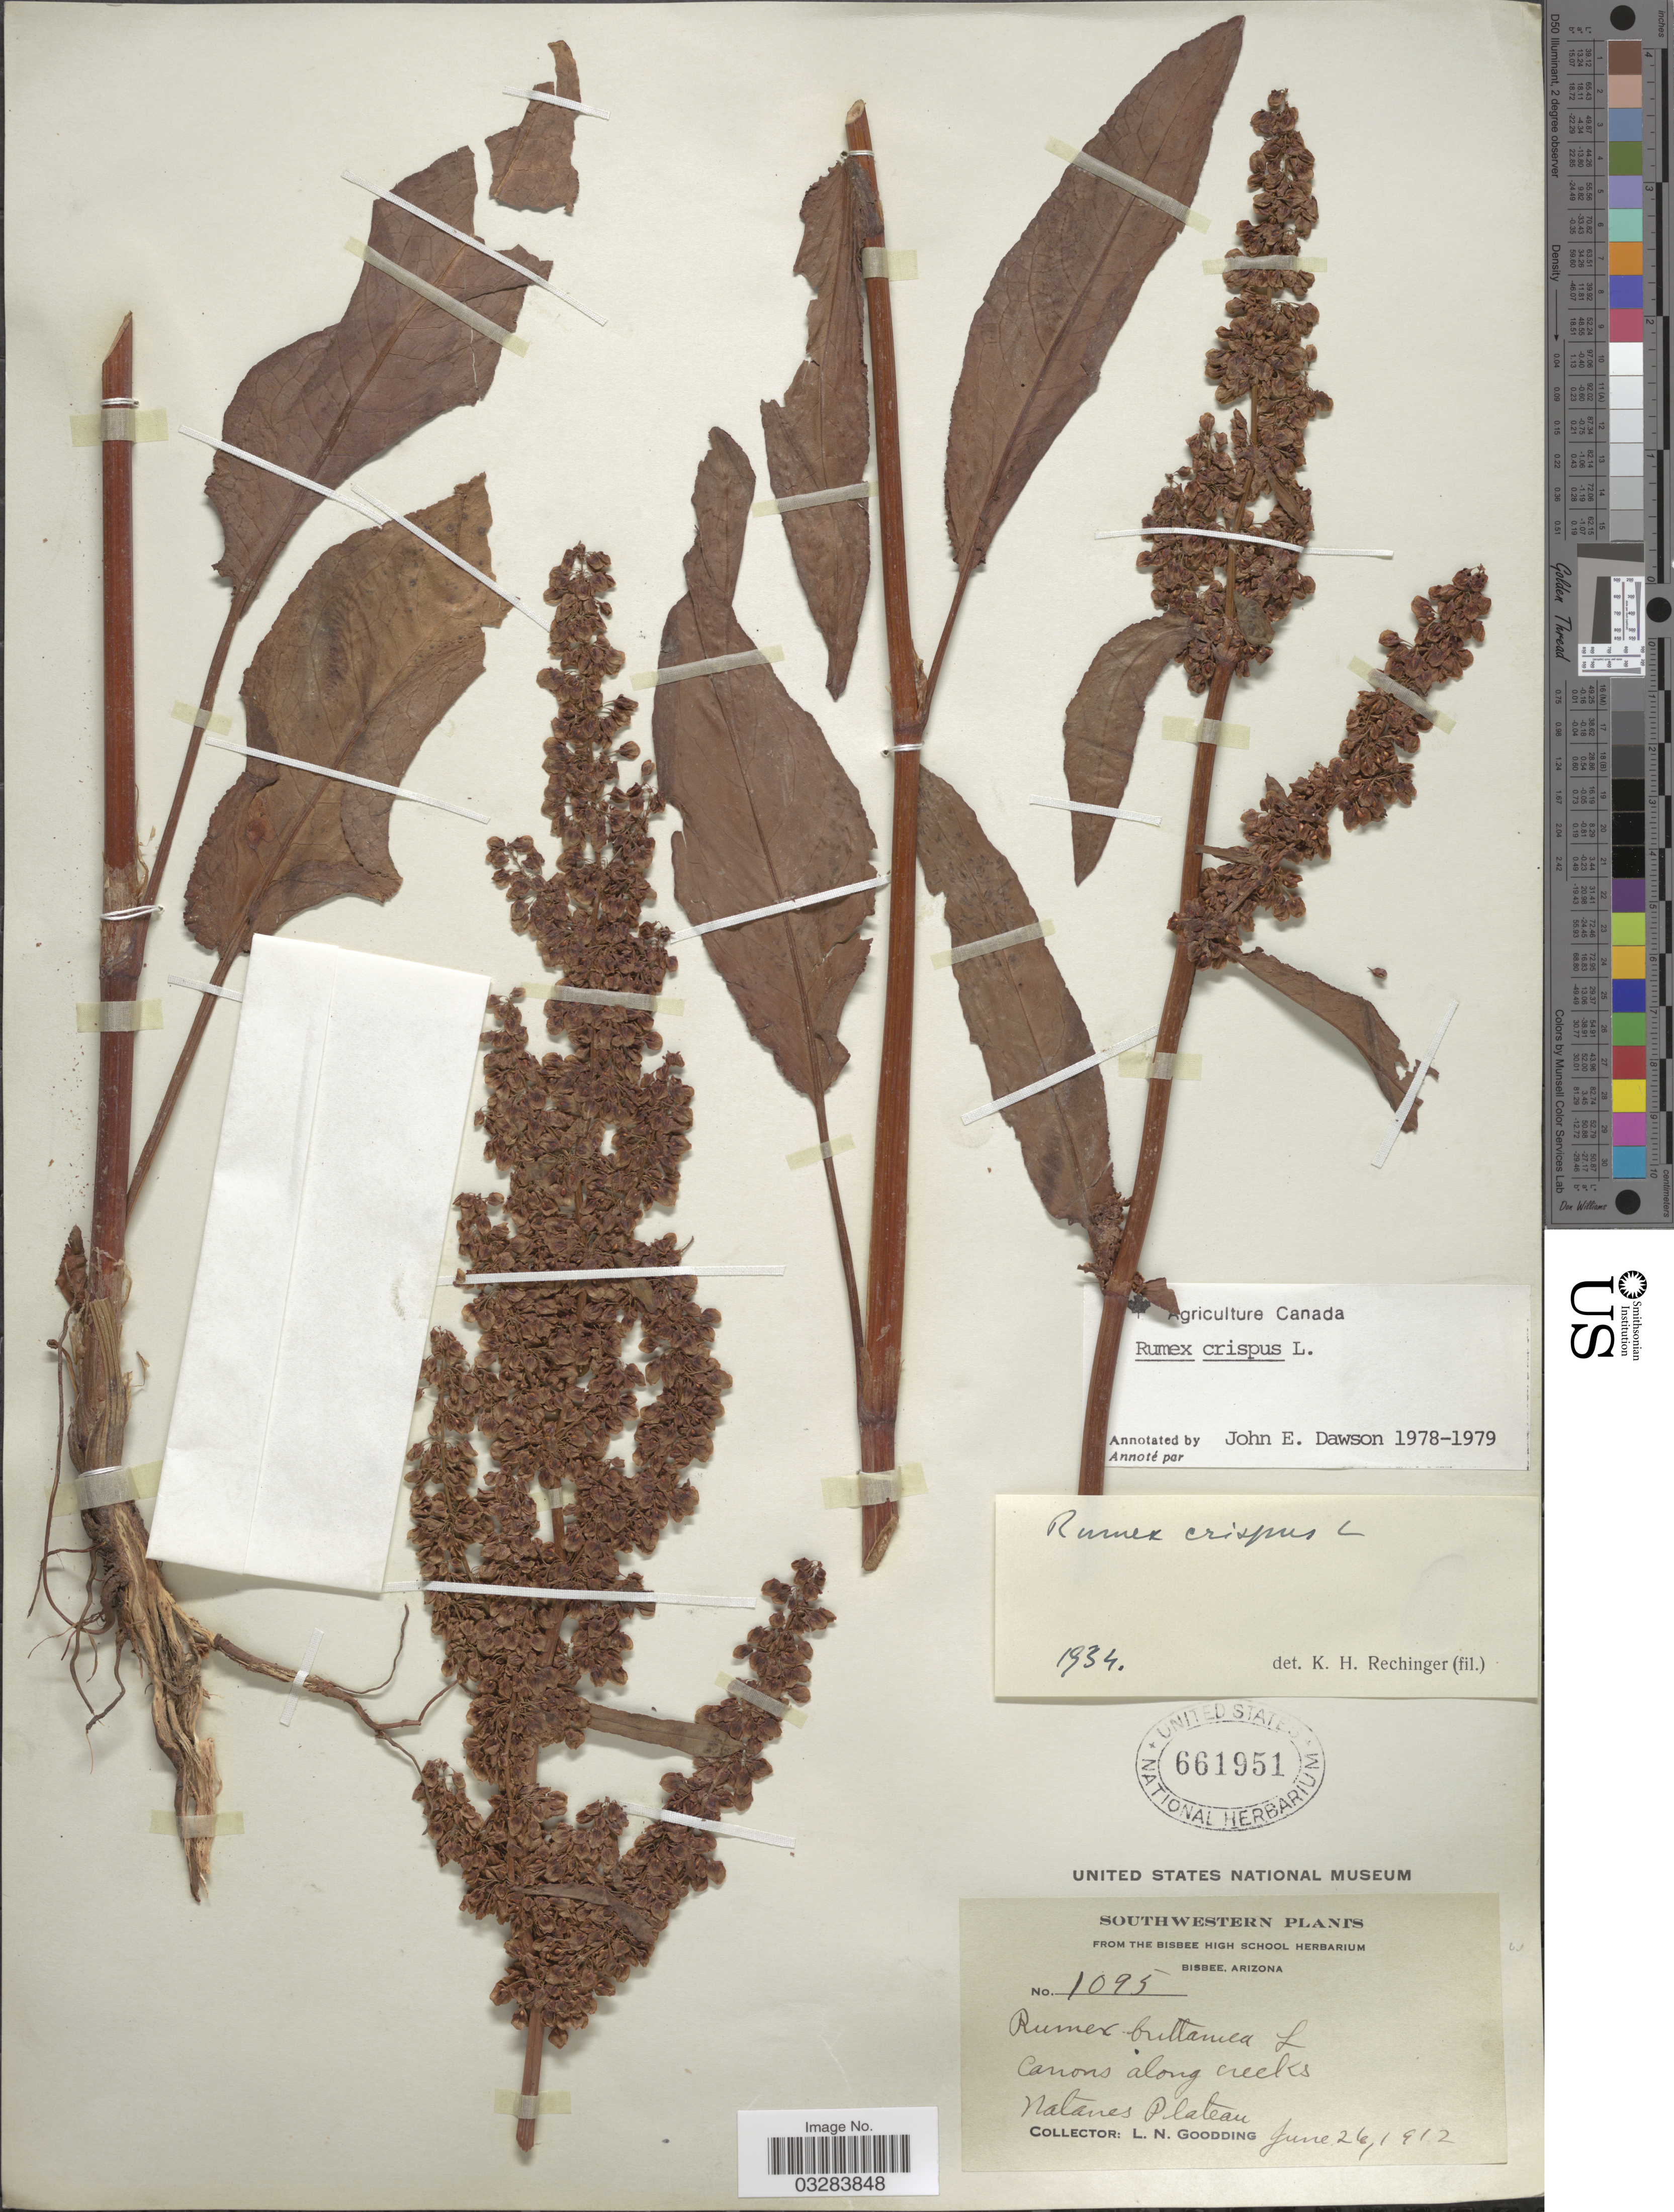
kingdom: Plantae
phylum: Tracheophyta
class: Magnoliopsida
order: Caryophyllales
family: Polygonaceae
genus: Rumex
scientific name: Rumex crispus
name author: L.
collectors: L. N. Goodding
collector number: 1095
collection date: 1912-06-26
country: United States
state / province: Arizona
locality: Southwestern, Natanes Plateau.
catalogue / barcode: US 661951